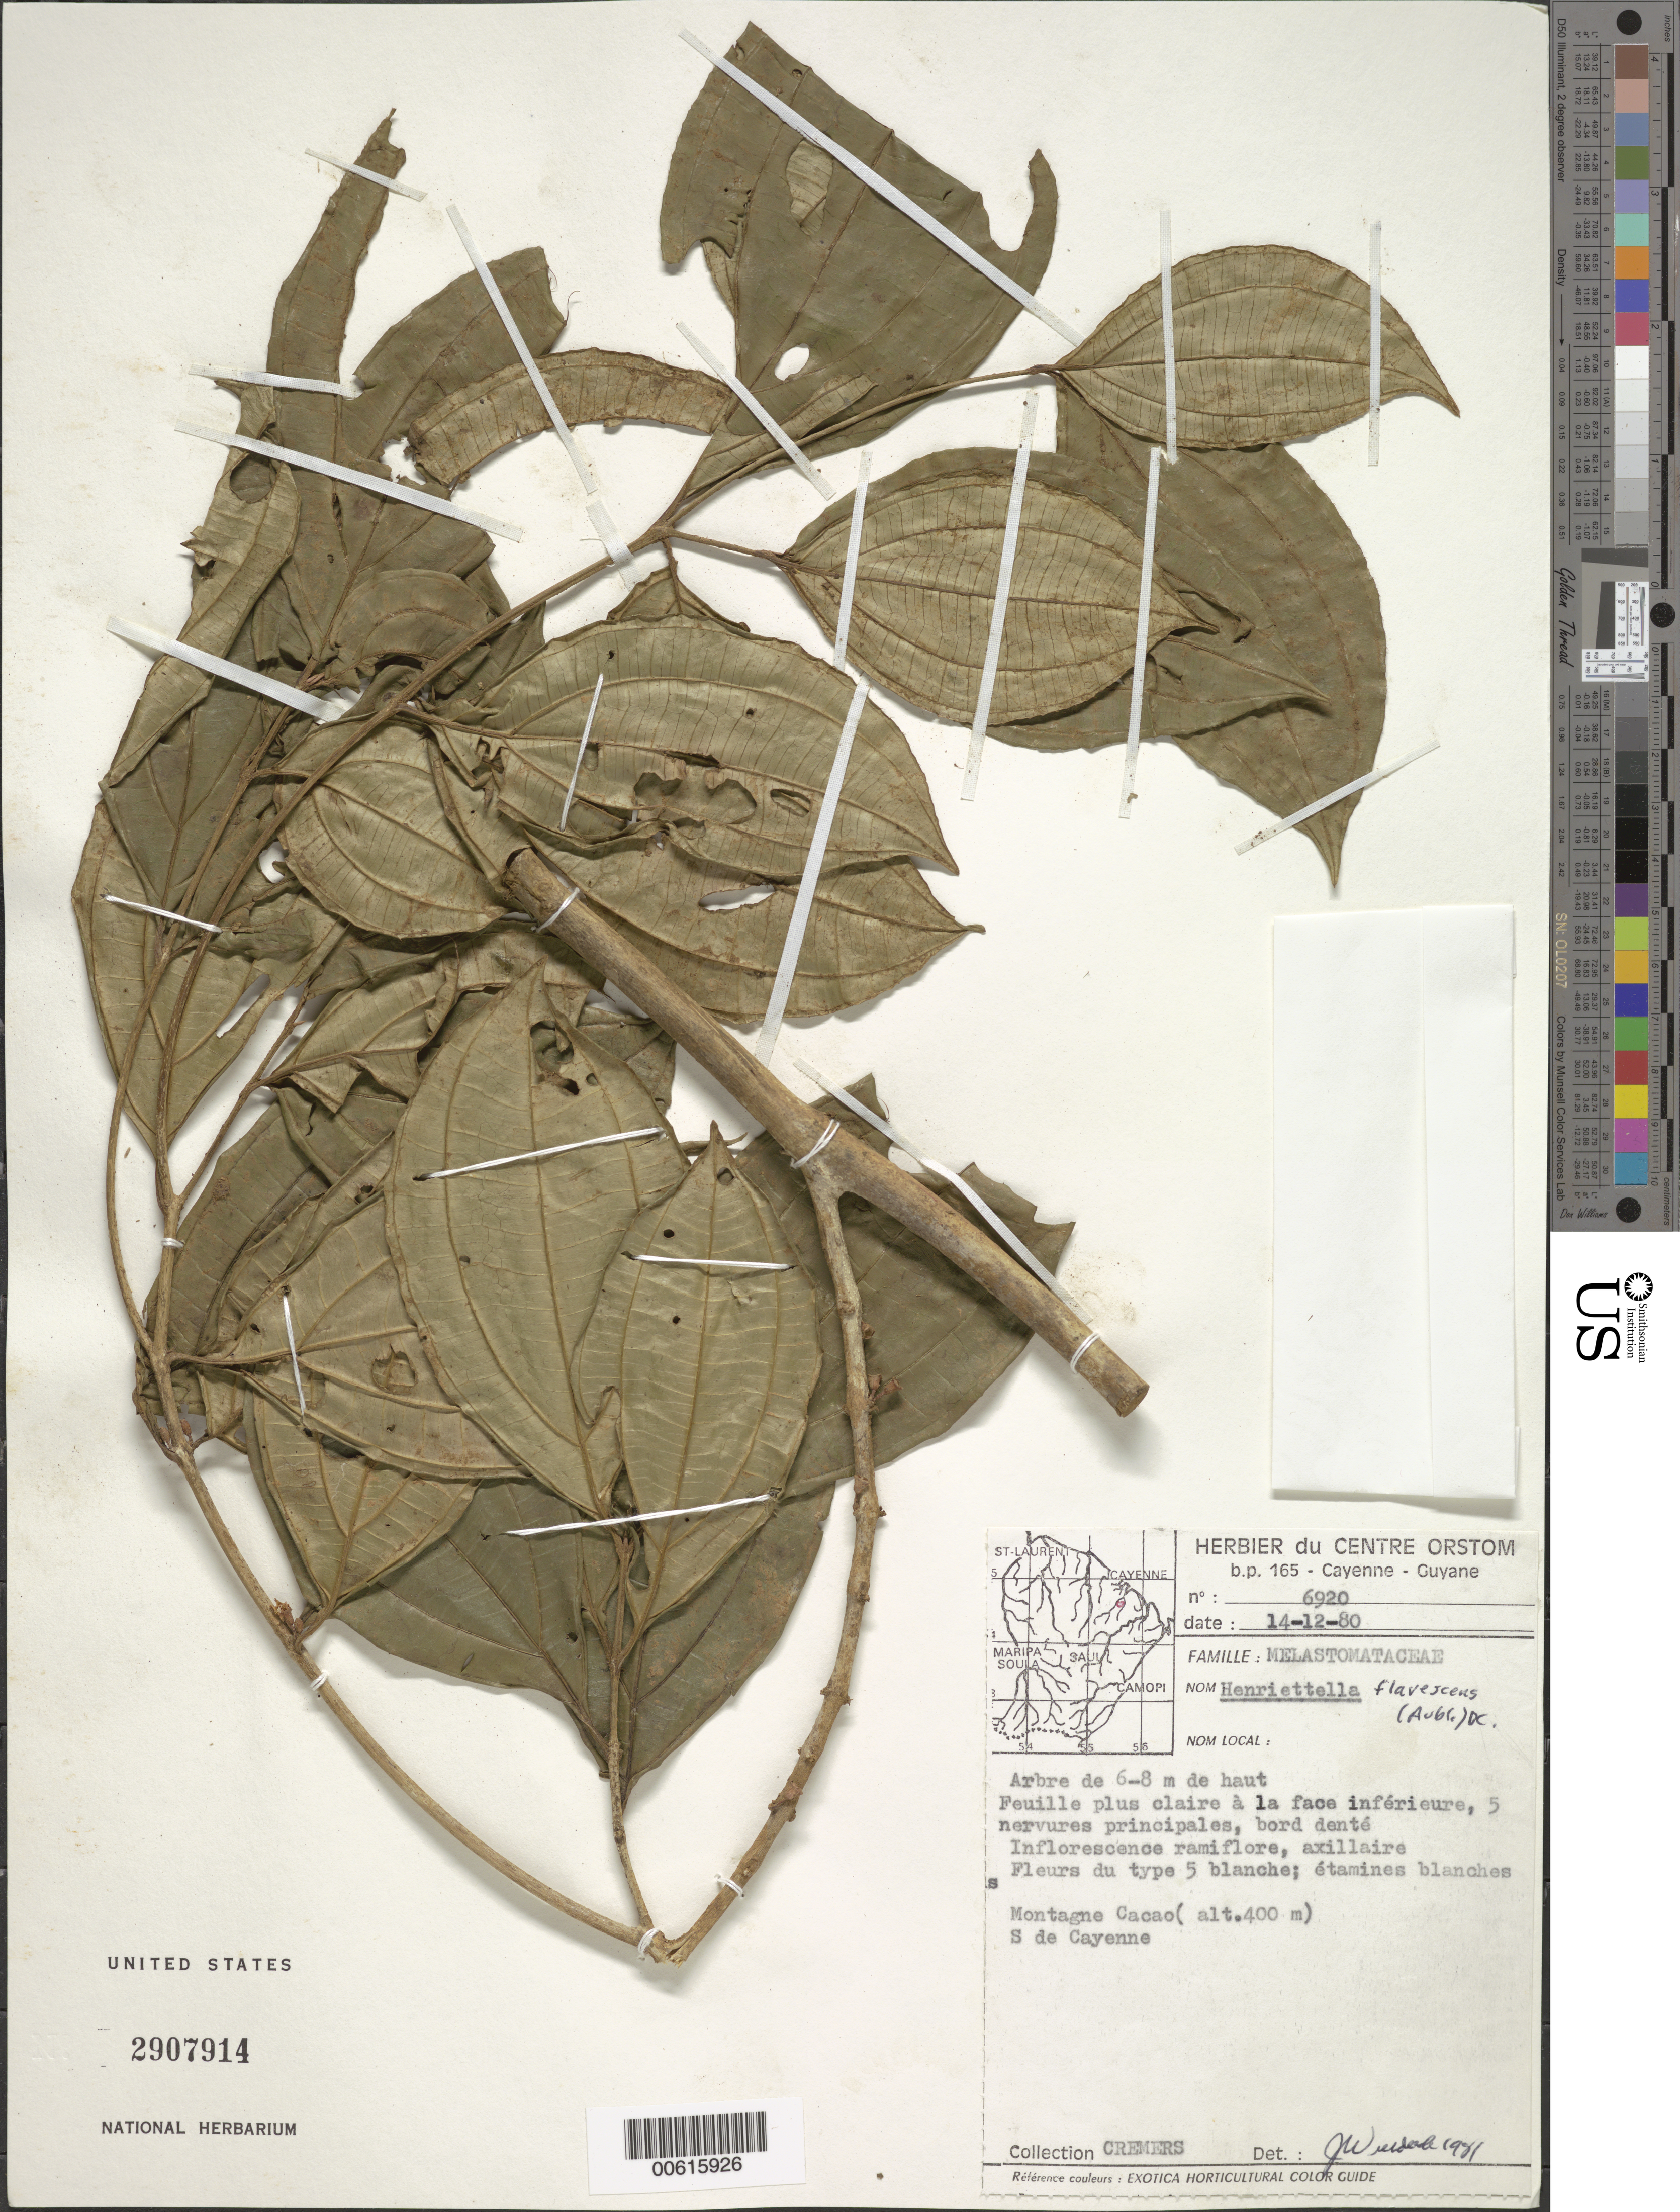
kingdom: Plantae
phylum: Tracheophyta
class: Magnoliopsida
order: Myrtales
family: Melastomataceae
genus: Henriettea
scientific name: Henriettea flavescens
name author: (Aubl.) Baill.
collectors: G. Cremers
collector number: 6920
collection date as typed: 14-Dec-80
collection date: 1980-12-14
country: French Guiana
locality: Montagne Cacao, Bassin de la Comté, S de Cayenne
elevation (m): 400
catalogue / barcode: US 2907914